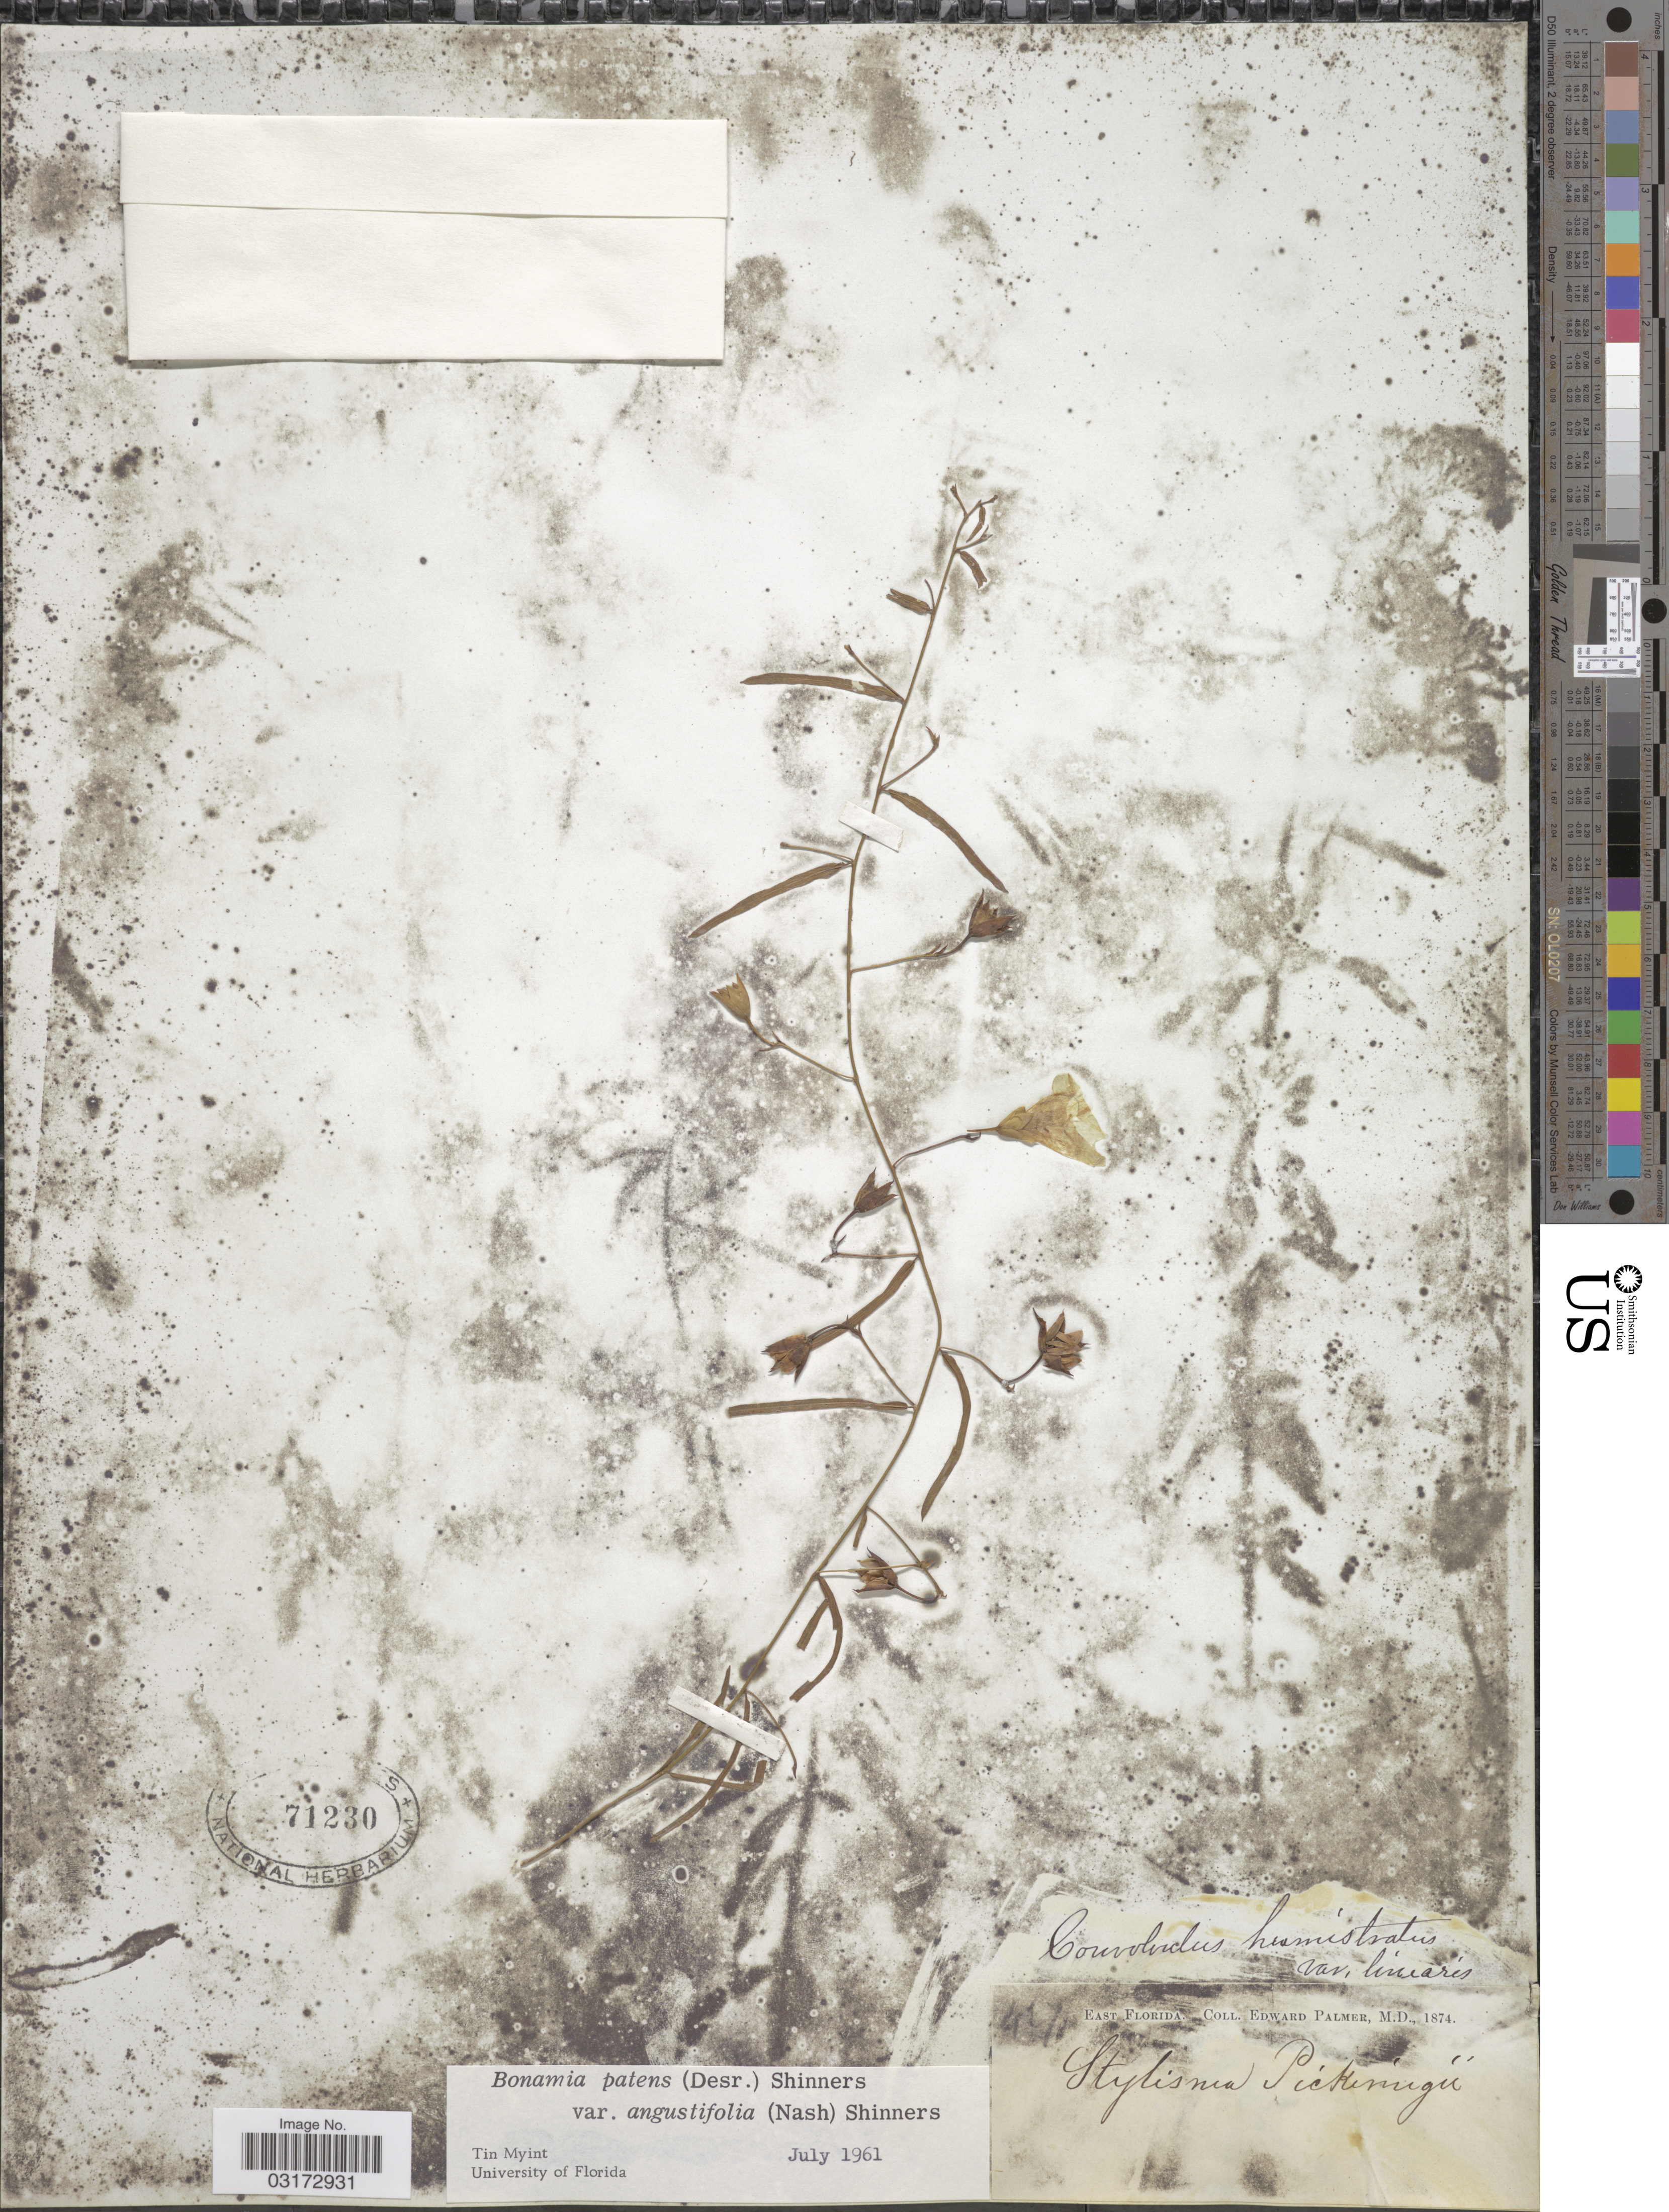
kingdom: Plantae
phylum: Tracheophyta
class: Magnoliopsida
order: Solanales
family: Convolvulaceae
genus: Stylisma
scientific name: Stylisma angustifolia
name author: (Nash) House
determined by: Strong, Mark T., (BOT), Smithsonian Institution - National Museum of Natural History (UNITED STATES)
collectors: E. Palmer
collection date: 1874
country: United States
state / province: Florida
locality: East Florida.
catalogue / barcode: US 71230